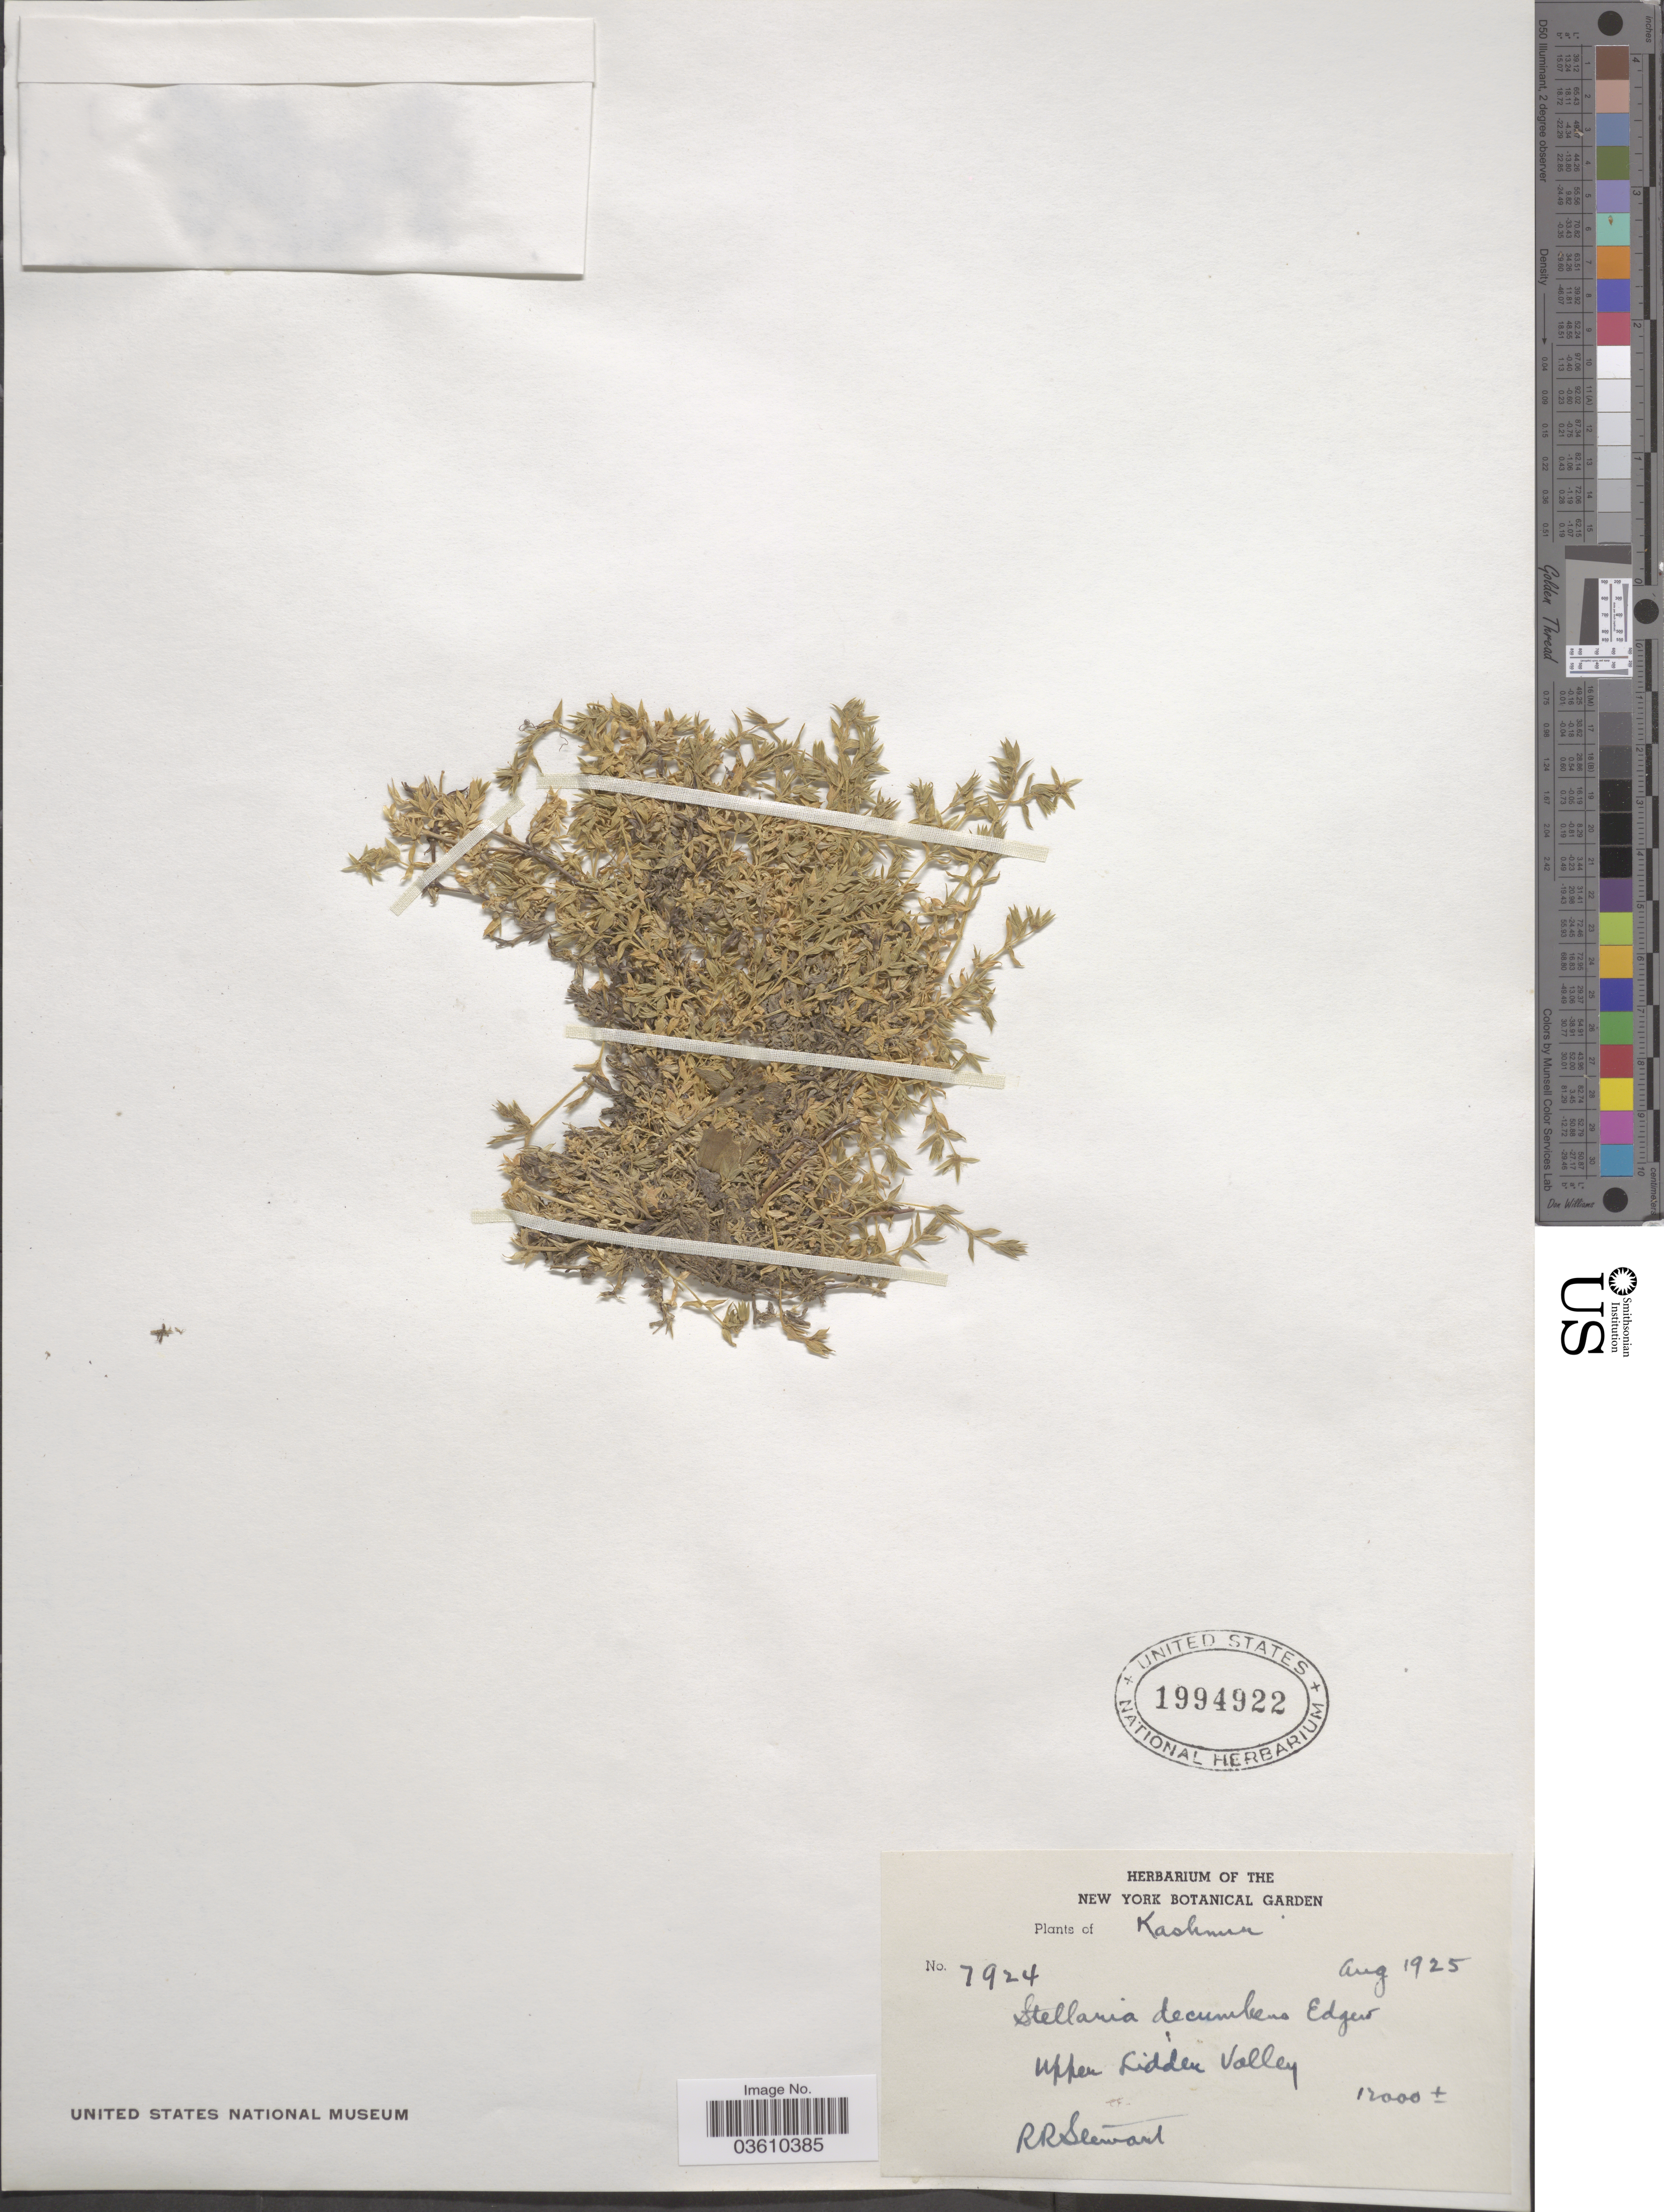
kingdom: Plantae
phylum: Tracheophyta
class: Magnoliopsida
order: Caryophyllales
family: Caryophyllaceae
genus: Stellaria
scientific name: Stellaria decumbens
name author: Edgew.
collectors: R. Stewart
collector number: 7924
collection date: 1925-08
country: India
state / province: Jammu and Kashmir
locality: Kashmir. Upper Lidder Valley.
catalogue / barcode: US 1994922